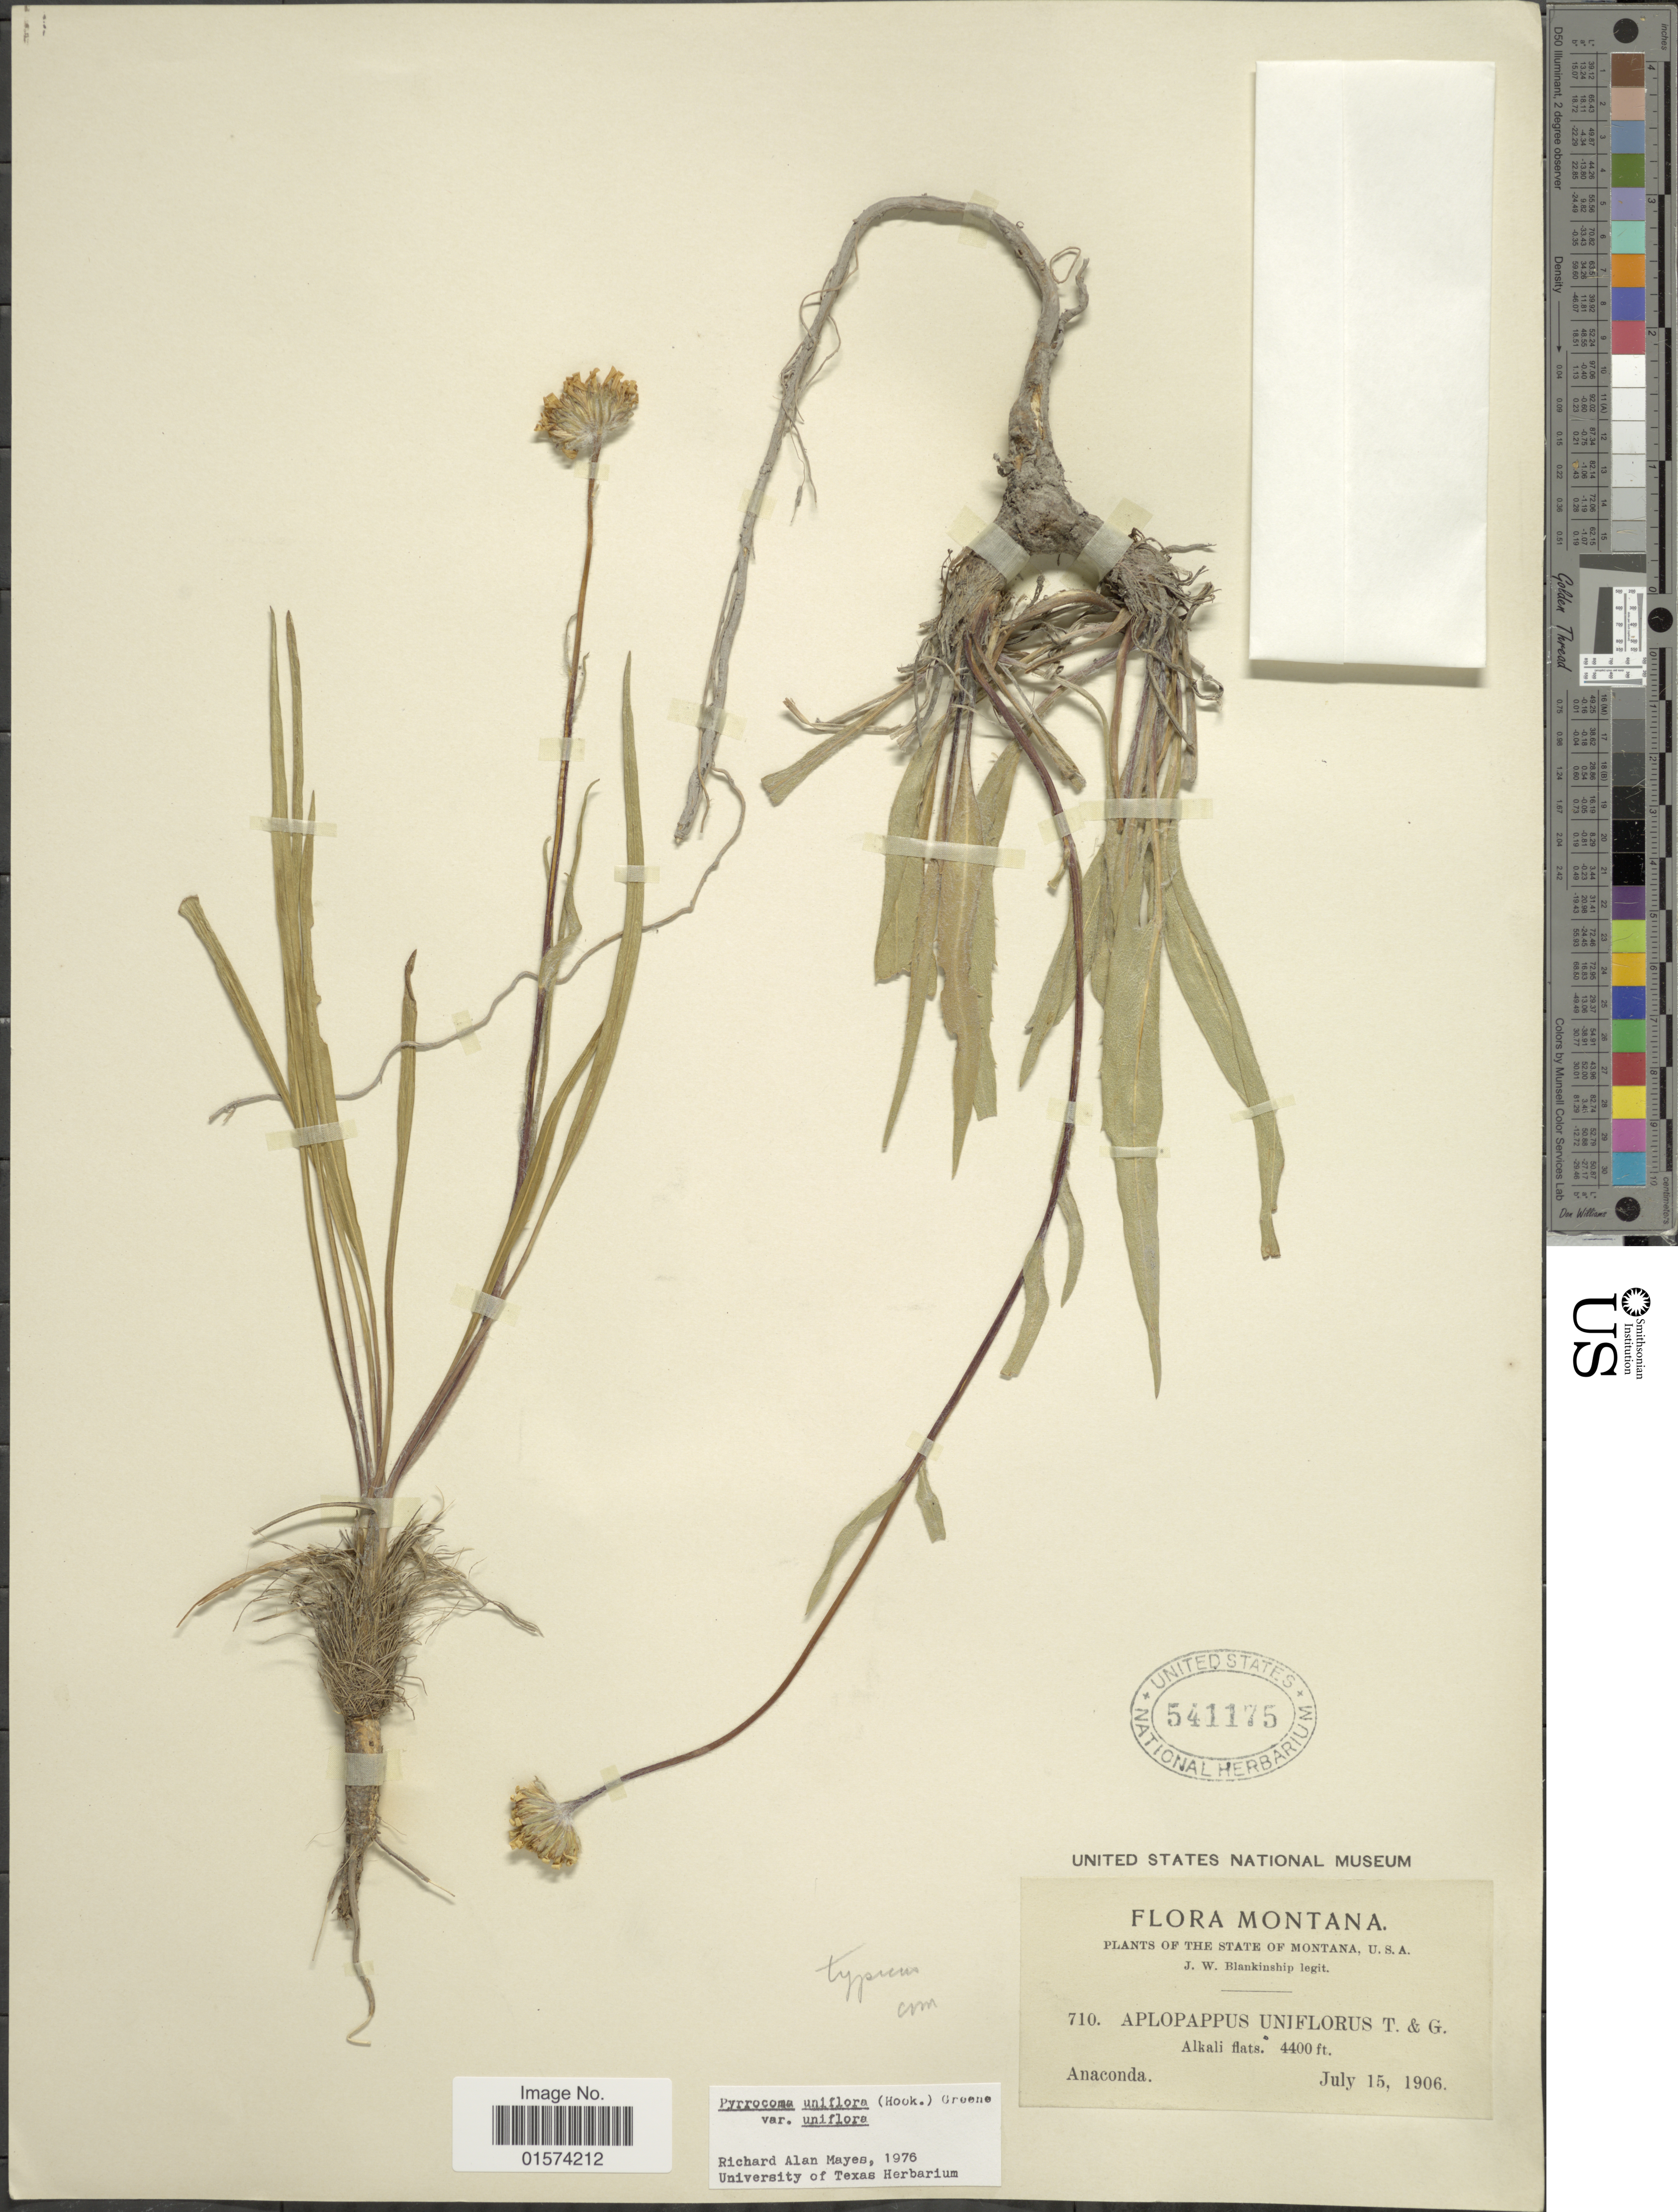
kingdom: Plantae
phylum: Tracheophyta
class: Magnoliopsida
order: Asterales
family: Asteraceae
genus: Pyrrocoma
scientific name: Pyrrocoma uniflora var. uniflora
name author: (Hook.) Greene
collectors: J. W. Blankinship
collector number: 710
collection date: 1906-07-15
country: United States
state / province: Montana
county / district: Deer Lodge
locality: Alkali flats, Anaconda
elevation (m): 1341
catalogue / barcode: US 541175